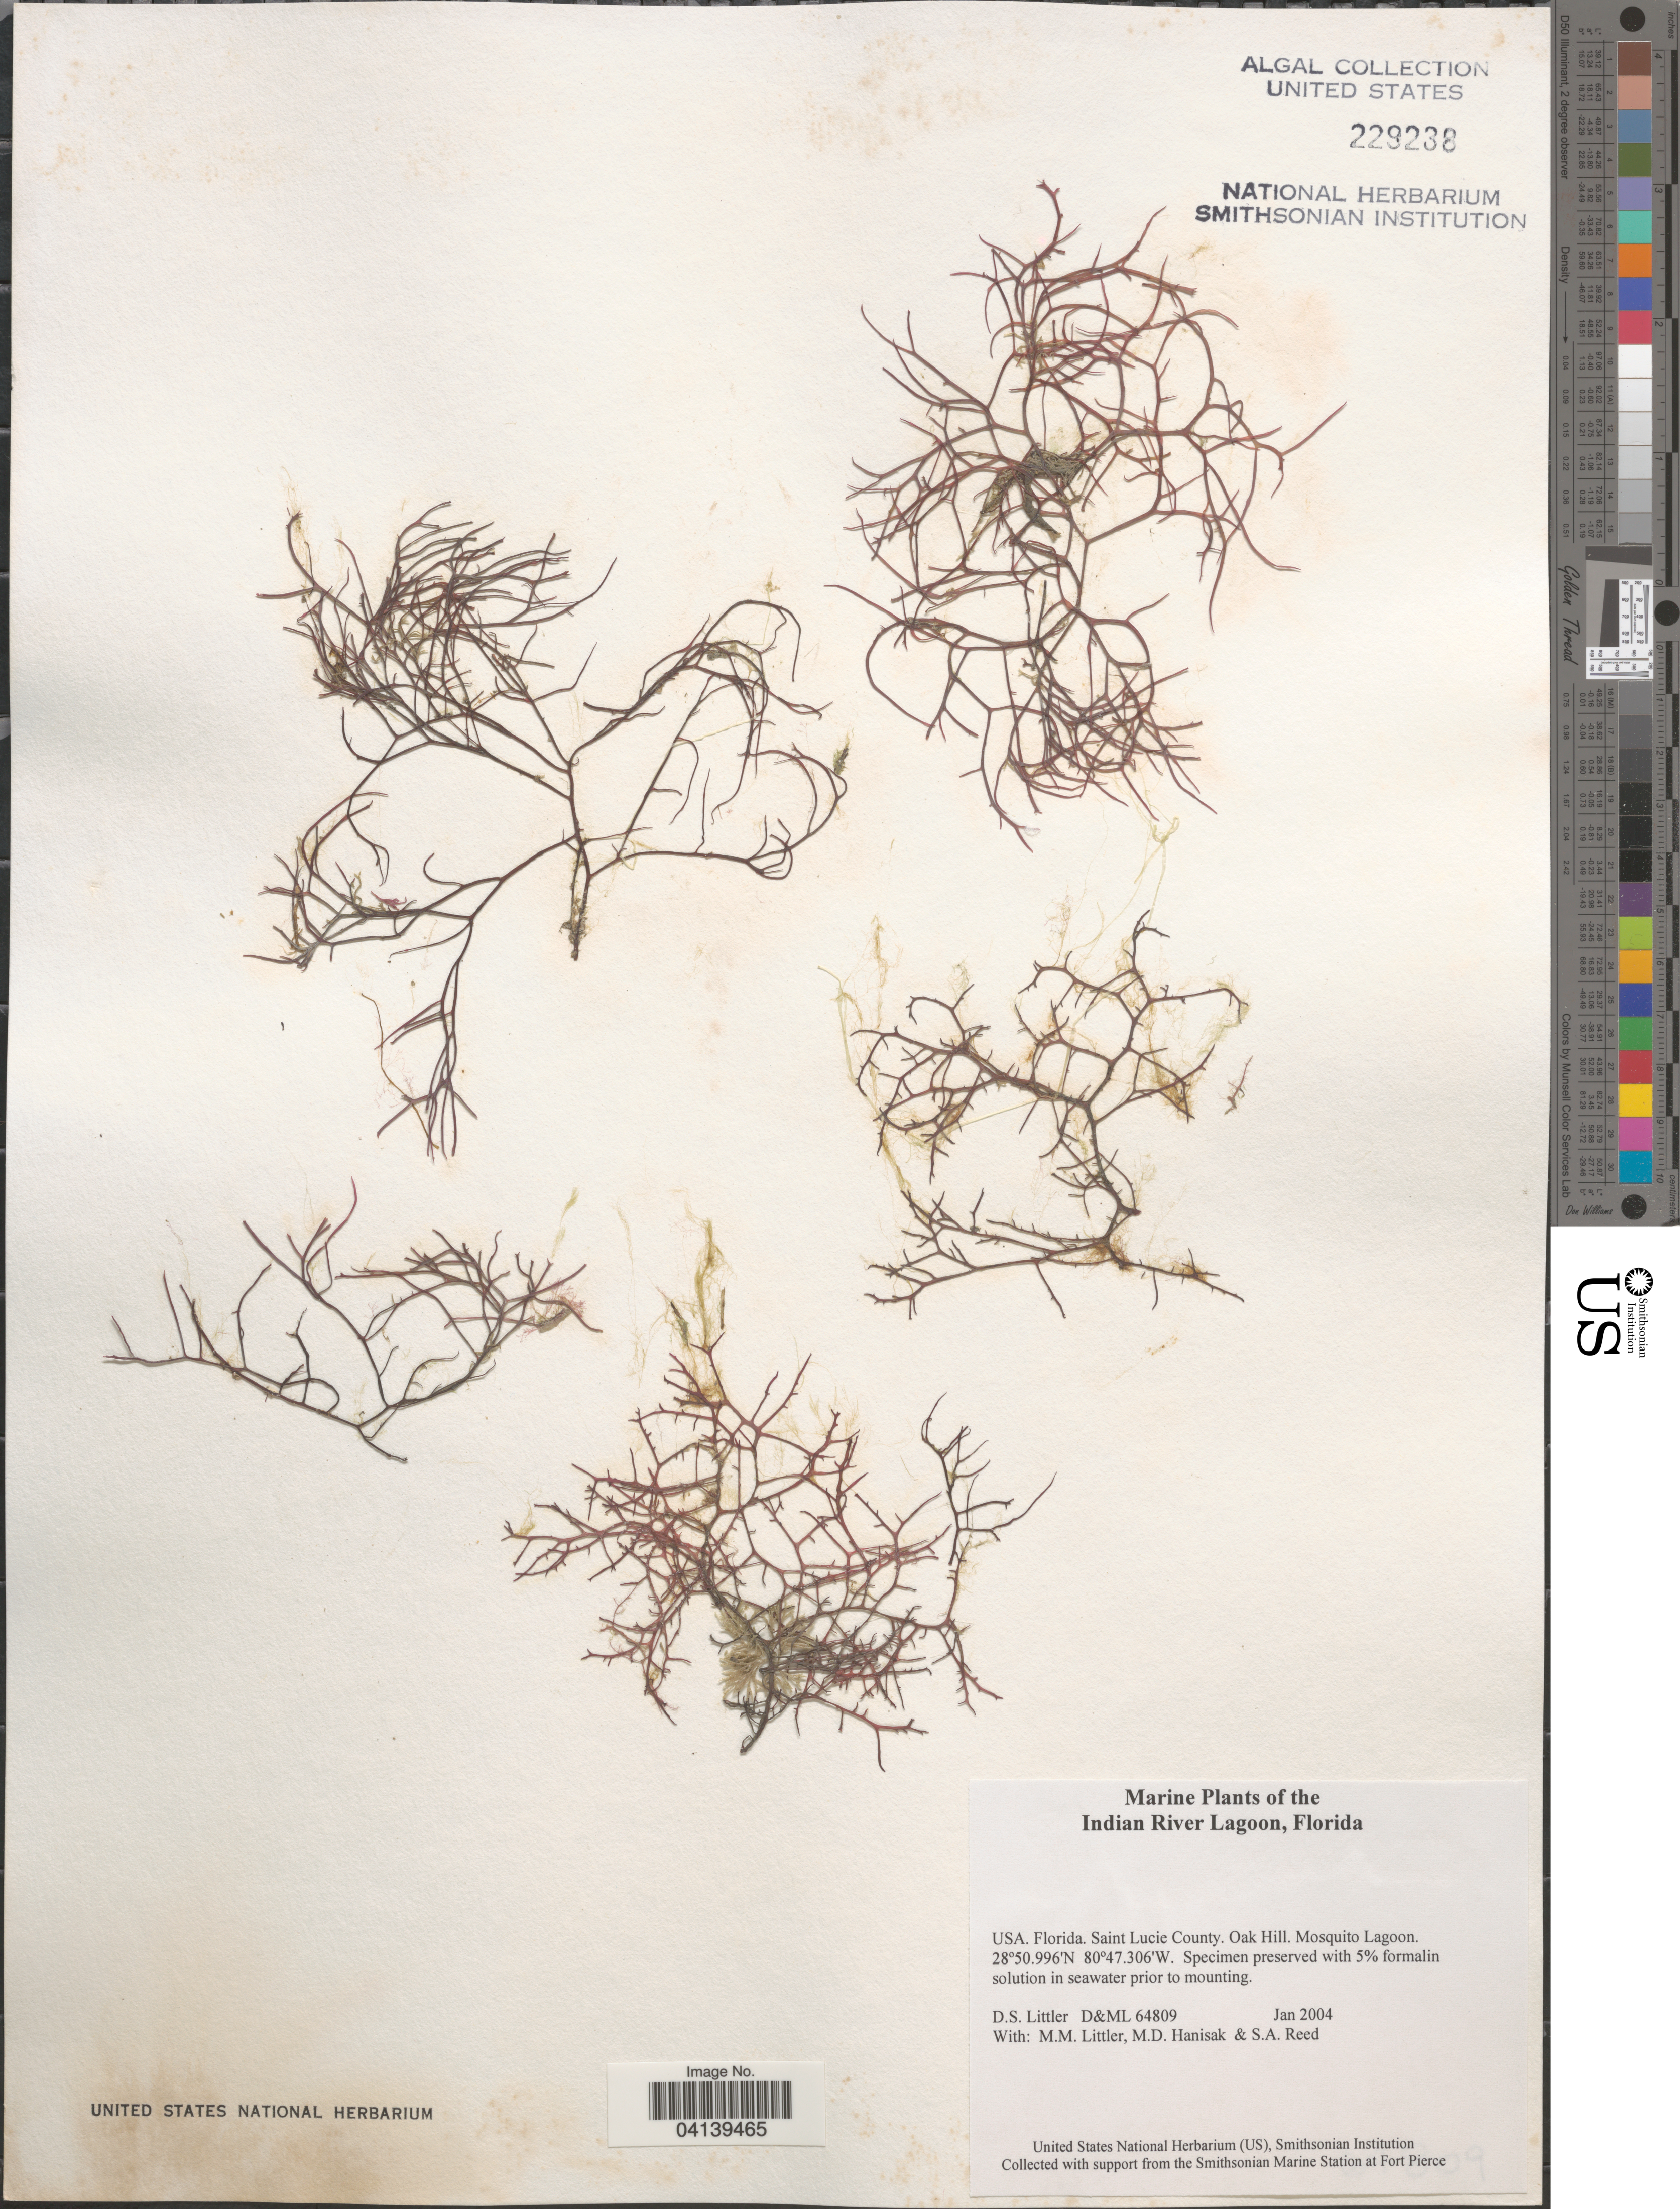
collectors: D. S. Littler, M. Hanisak & S. Reed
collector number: D&ML64809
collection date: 2004-01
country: United States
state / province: Florida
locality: Indian River Lagoon. Saint Lucie County. Oak Hill. Mosquito Lagoon.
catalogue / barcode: US 229238